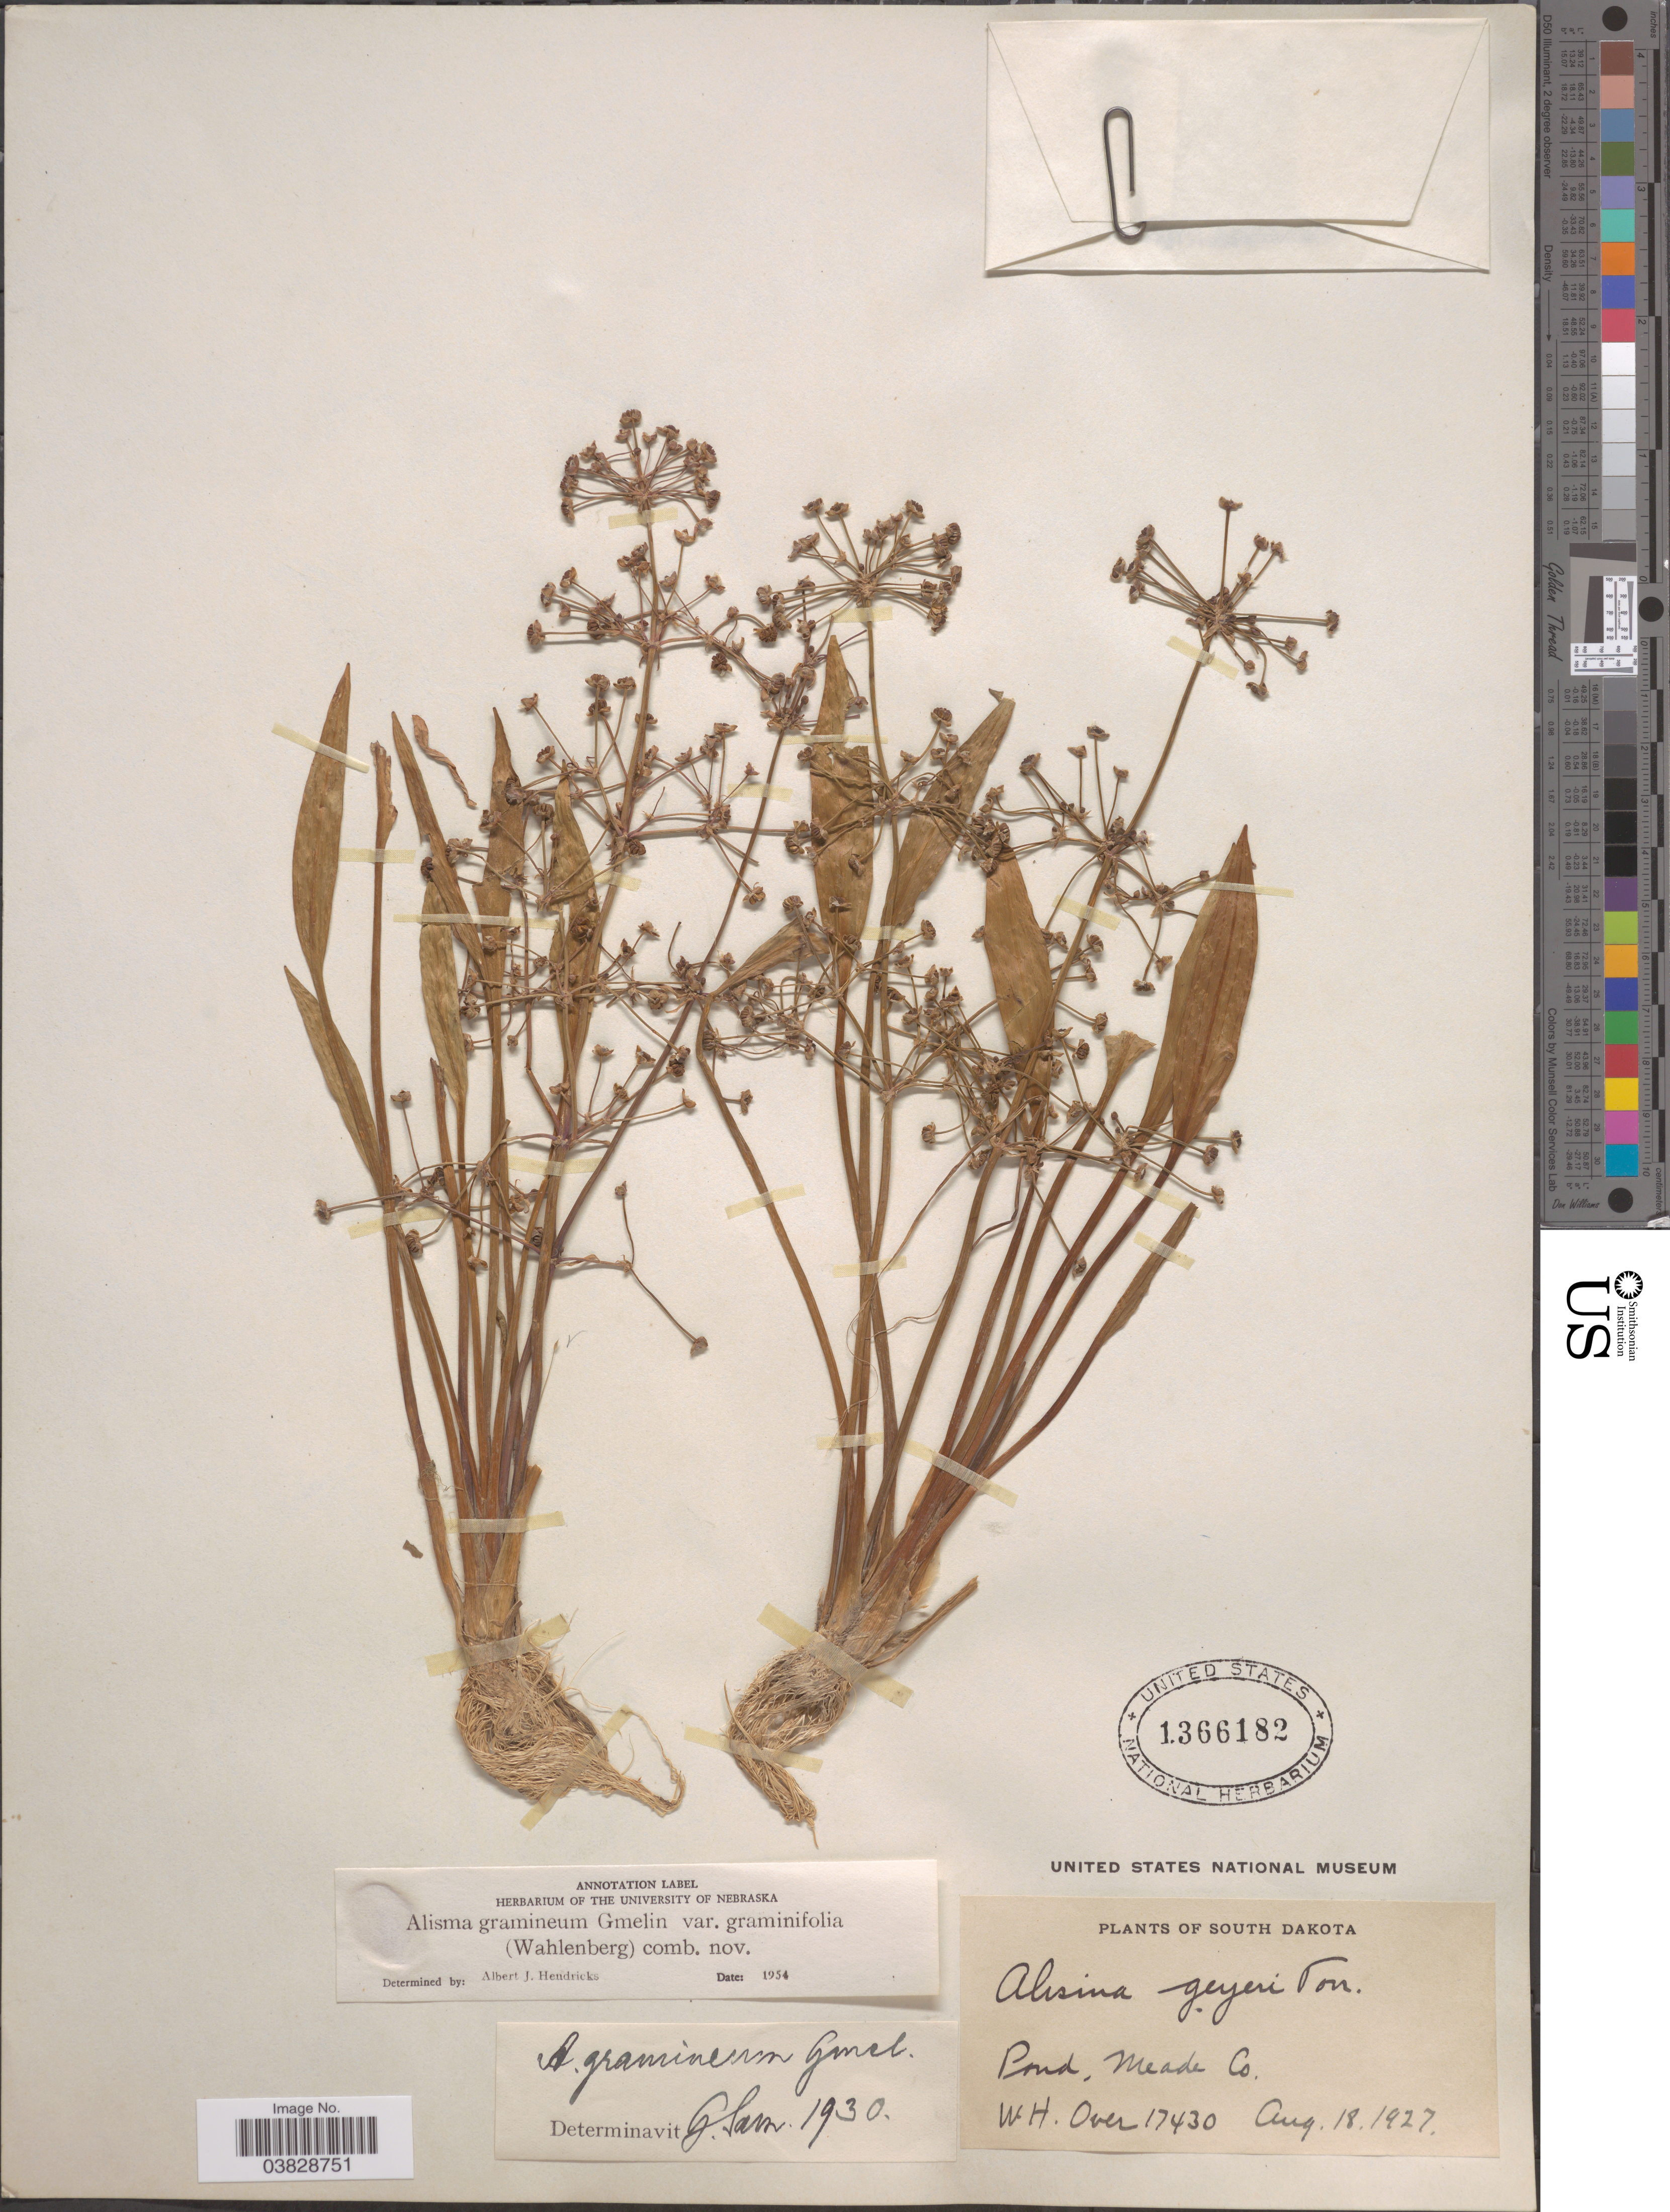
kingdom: Plantae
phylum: Tracheophyta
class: Liliopsida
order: Alismatales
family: Alismataceae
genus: Alisma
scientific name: Alisma gramineum var. graminifolia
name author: (Wahlenb.) A.J.Hendricks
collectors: W. Over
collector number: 17430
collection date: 1927-08-18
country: United States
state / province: South Dakota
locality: Pond, Meade Co.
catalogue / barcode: US 1366182